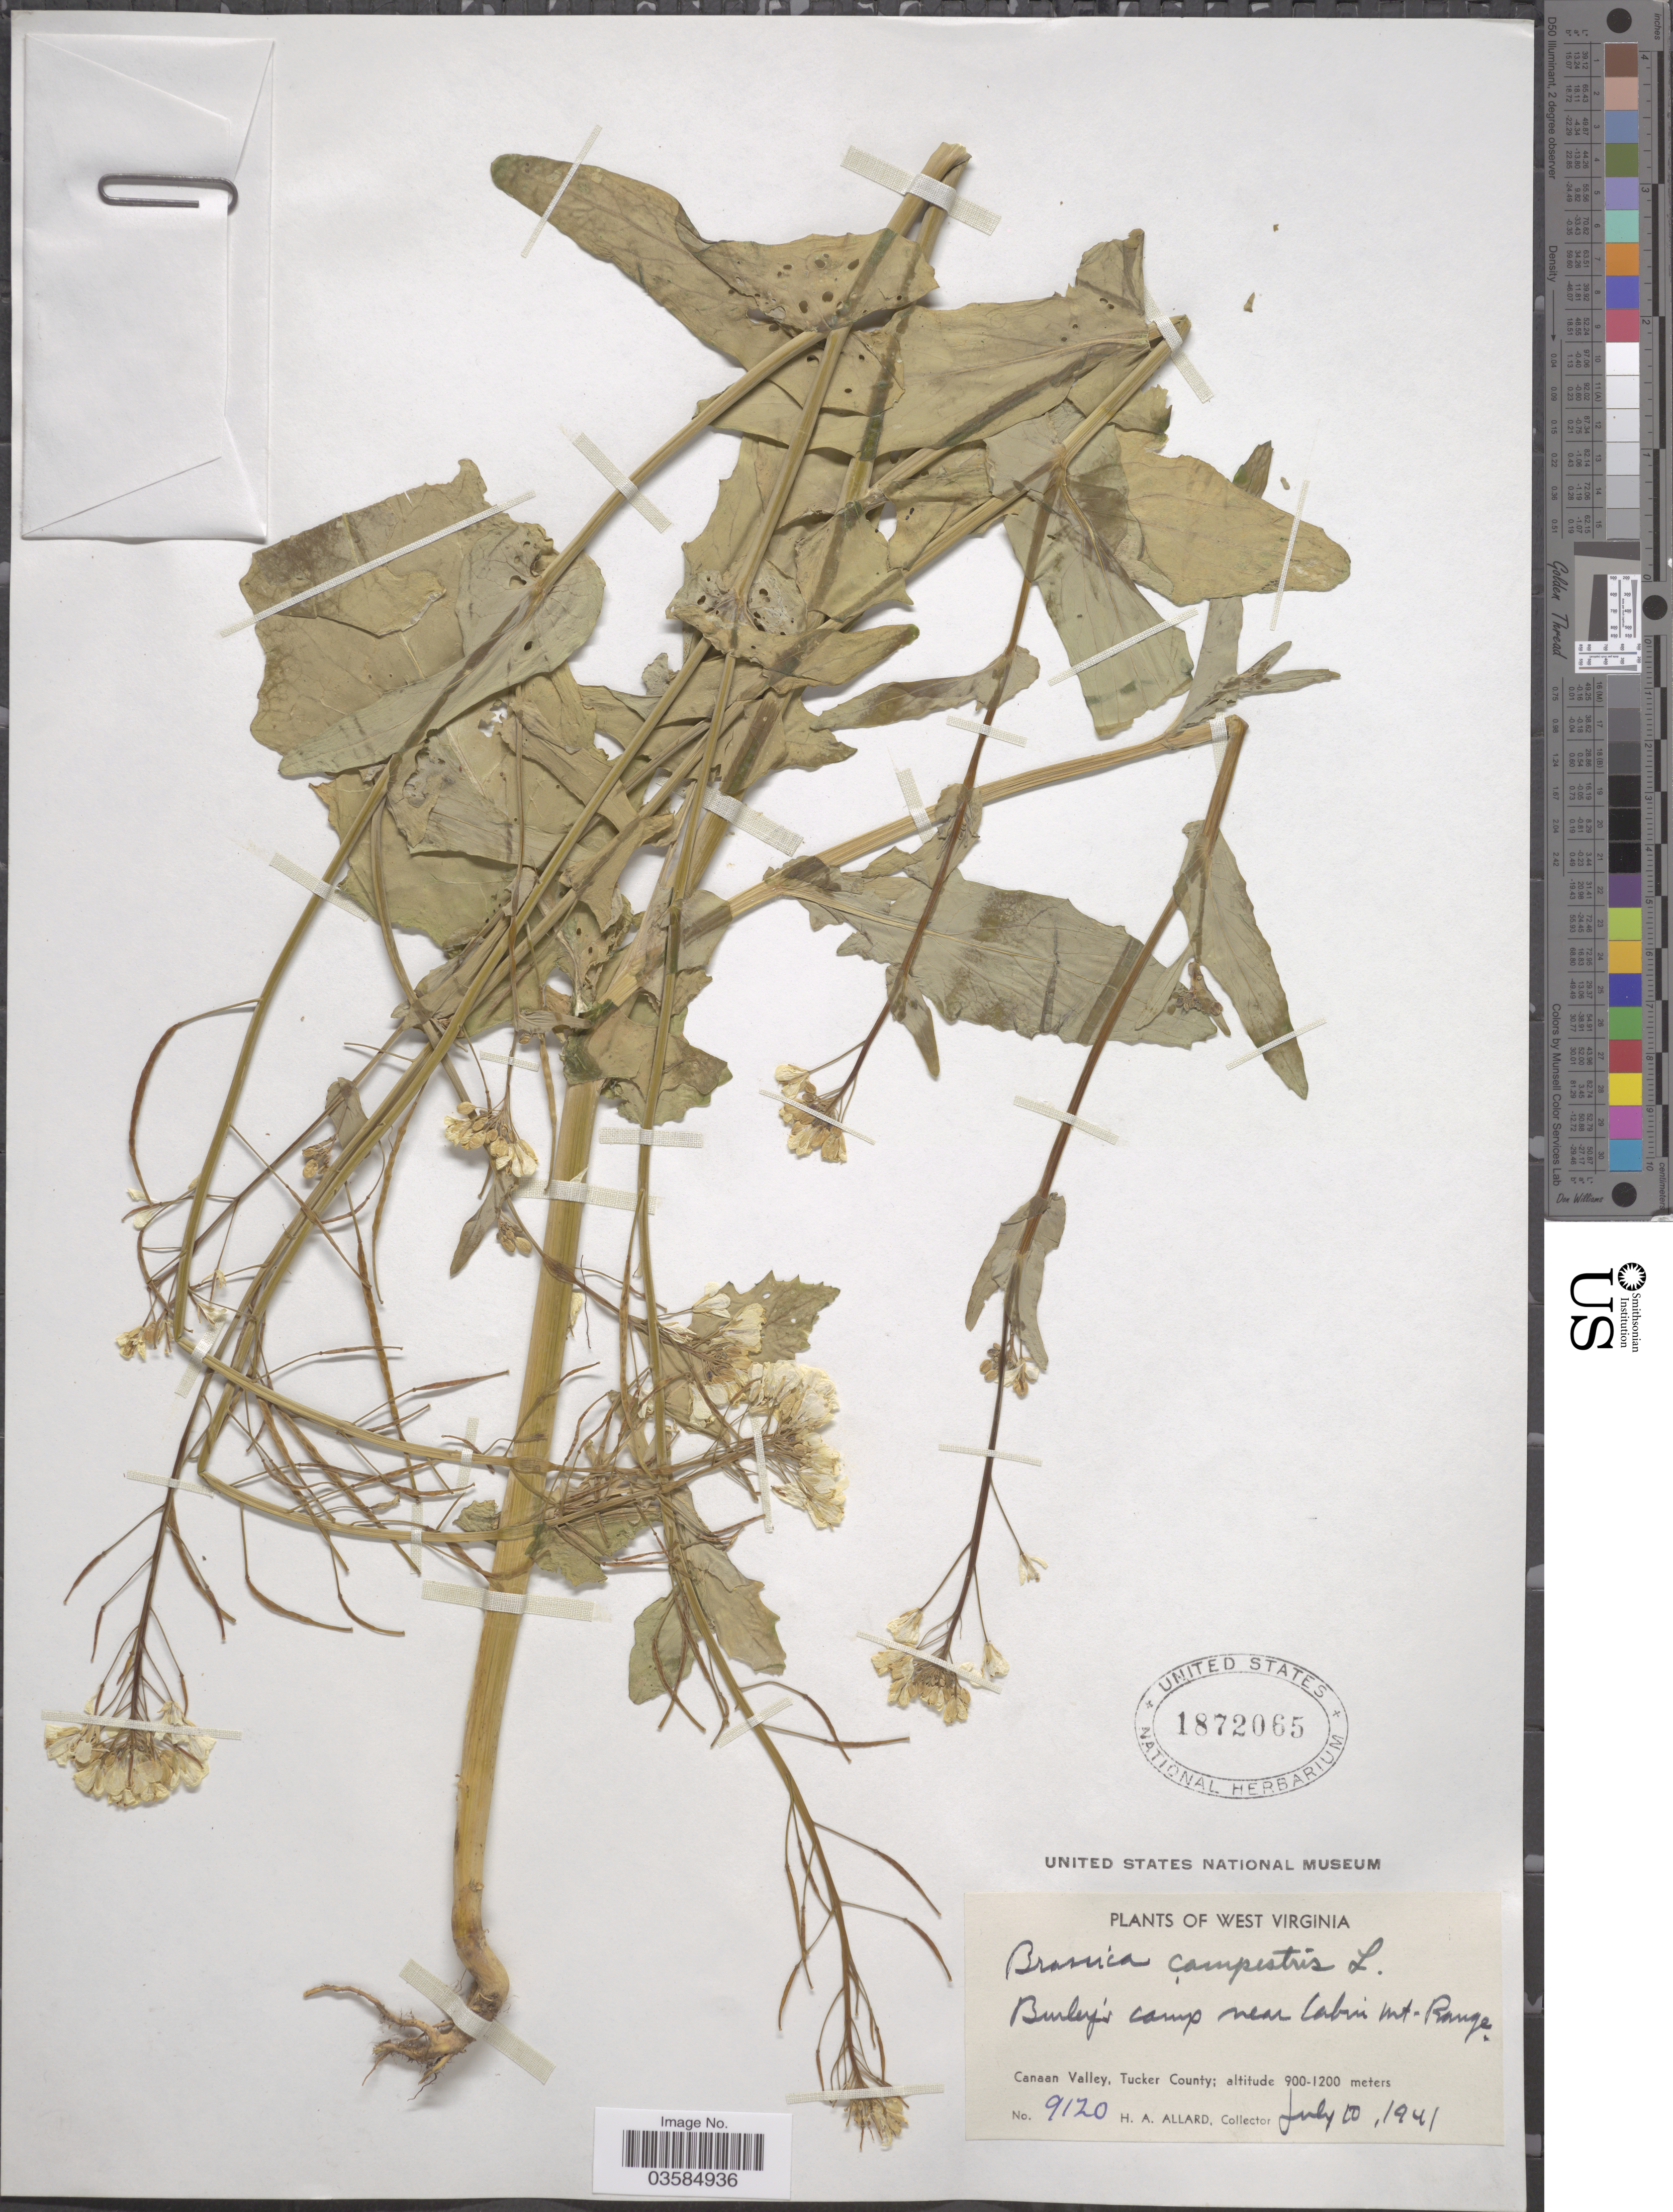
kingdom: Plantae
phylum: Tracheophyta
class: Magnoliopsida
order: Brassicales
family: Brassicaceae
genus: Brassica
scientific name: Brassica campestris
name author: L.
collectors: H. A. Allard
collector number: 9120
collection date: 1941-07-10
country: United States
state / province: West Virginia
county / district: Tucker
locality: Burley's camp near Cabin Mt-Range. Canaan Valley, Tucker County.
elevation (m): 900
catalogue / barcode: US 1872065